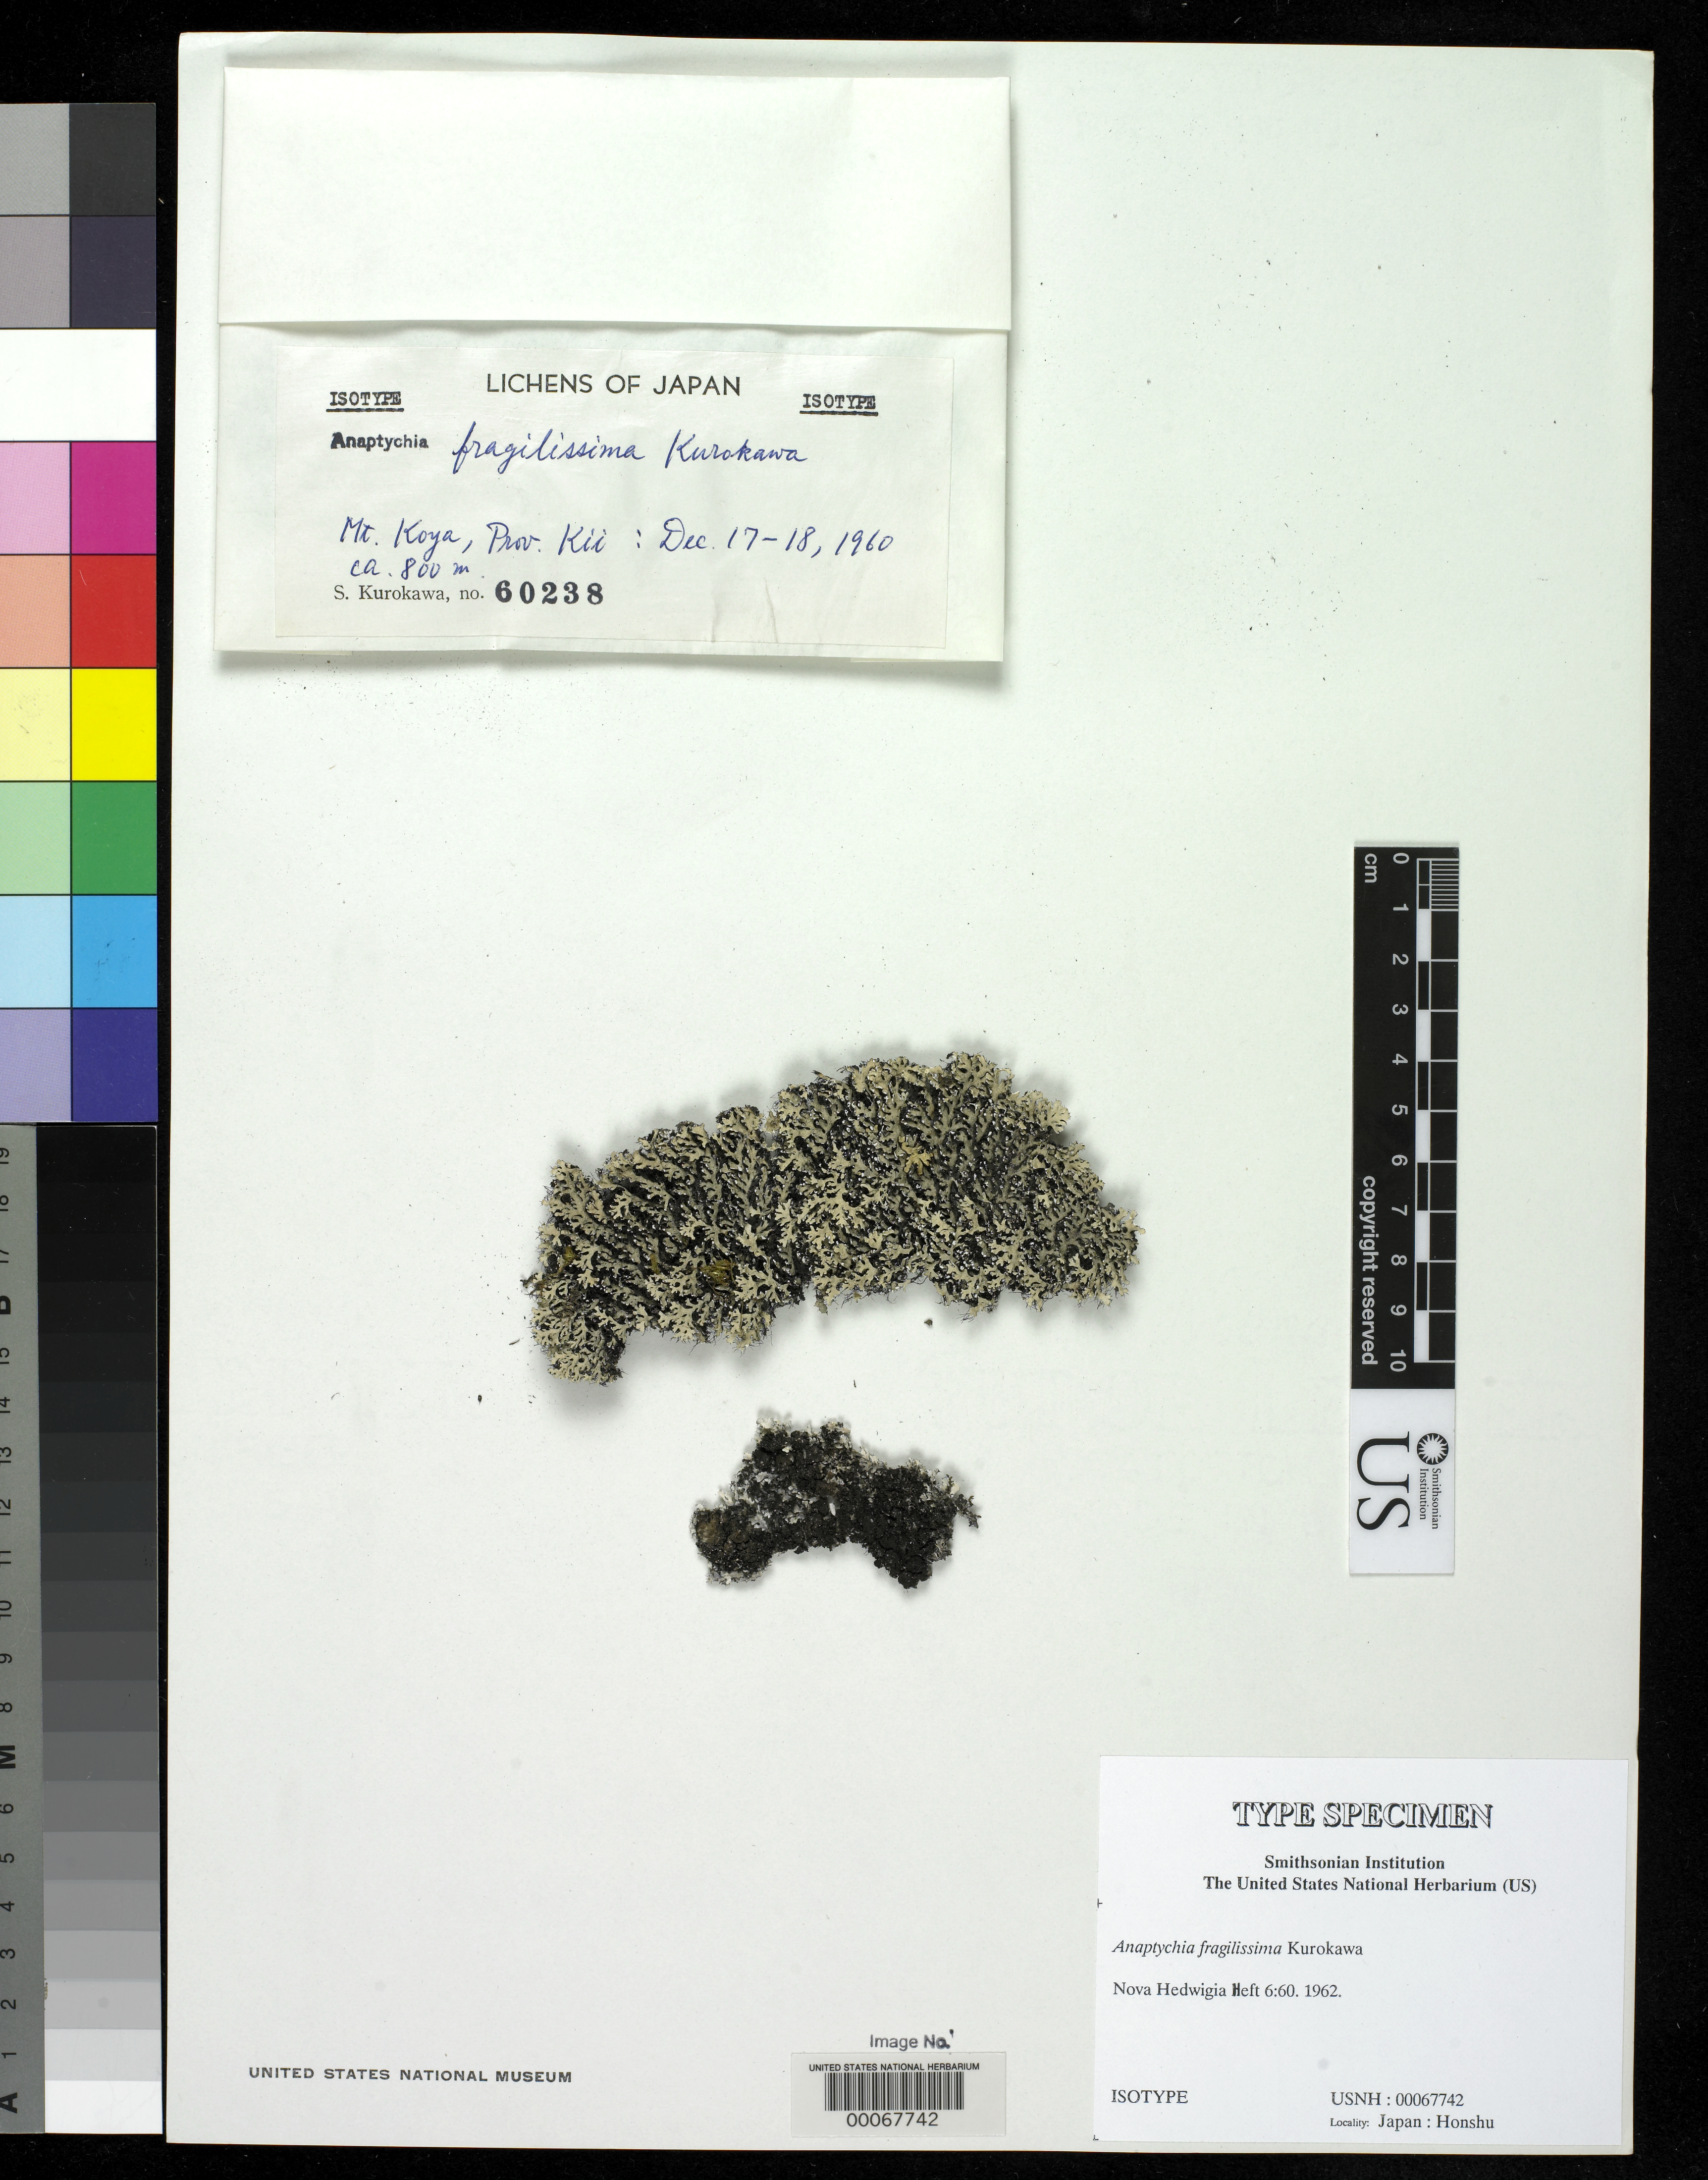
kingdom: Fungi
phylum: Ascomycota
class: Lecanoromycetes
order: Caliciales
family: Physciaceae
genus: Anaptychia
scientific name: Anaptychia fragilissima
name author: Kurok.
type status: Isotype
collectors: S. Kurokawa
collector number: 60238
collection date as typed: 17 Dec 1960 to 18 Dec 1960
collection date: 1960-12-17/1960-12-18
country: Japan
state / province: Wakayama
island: Honshu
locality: Mt. Koya.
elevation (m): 800